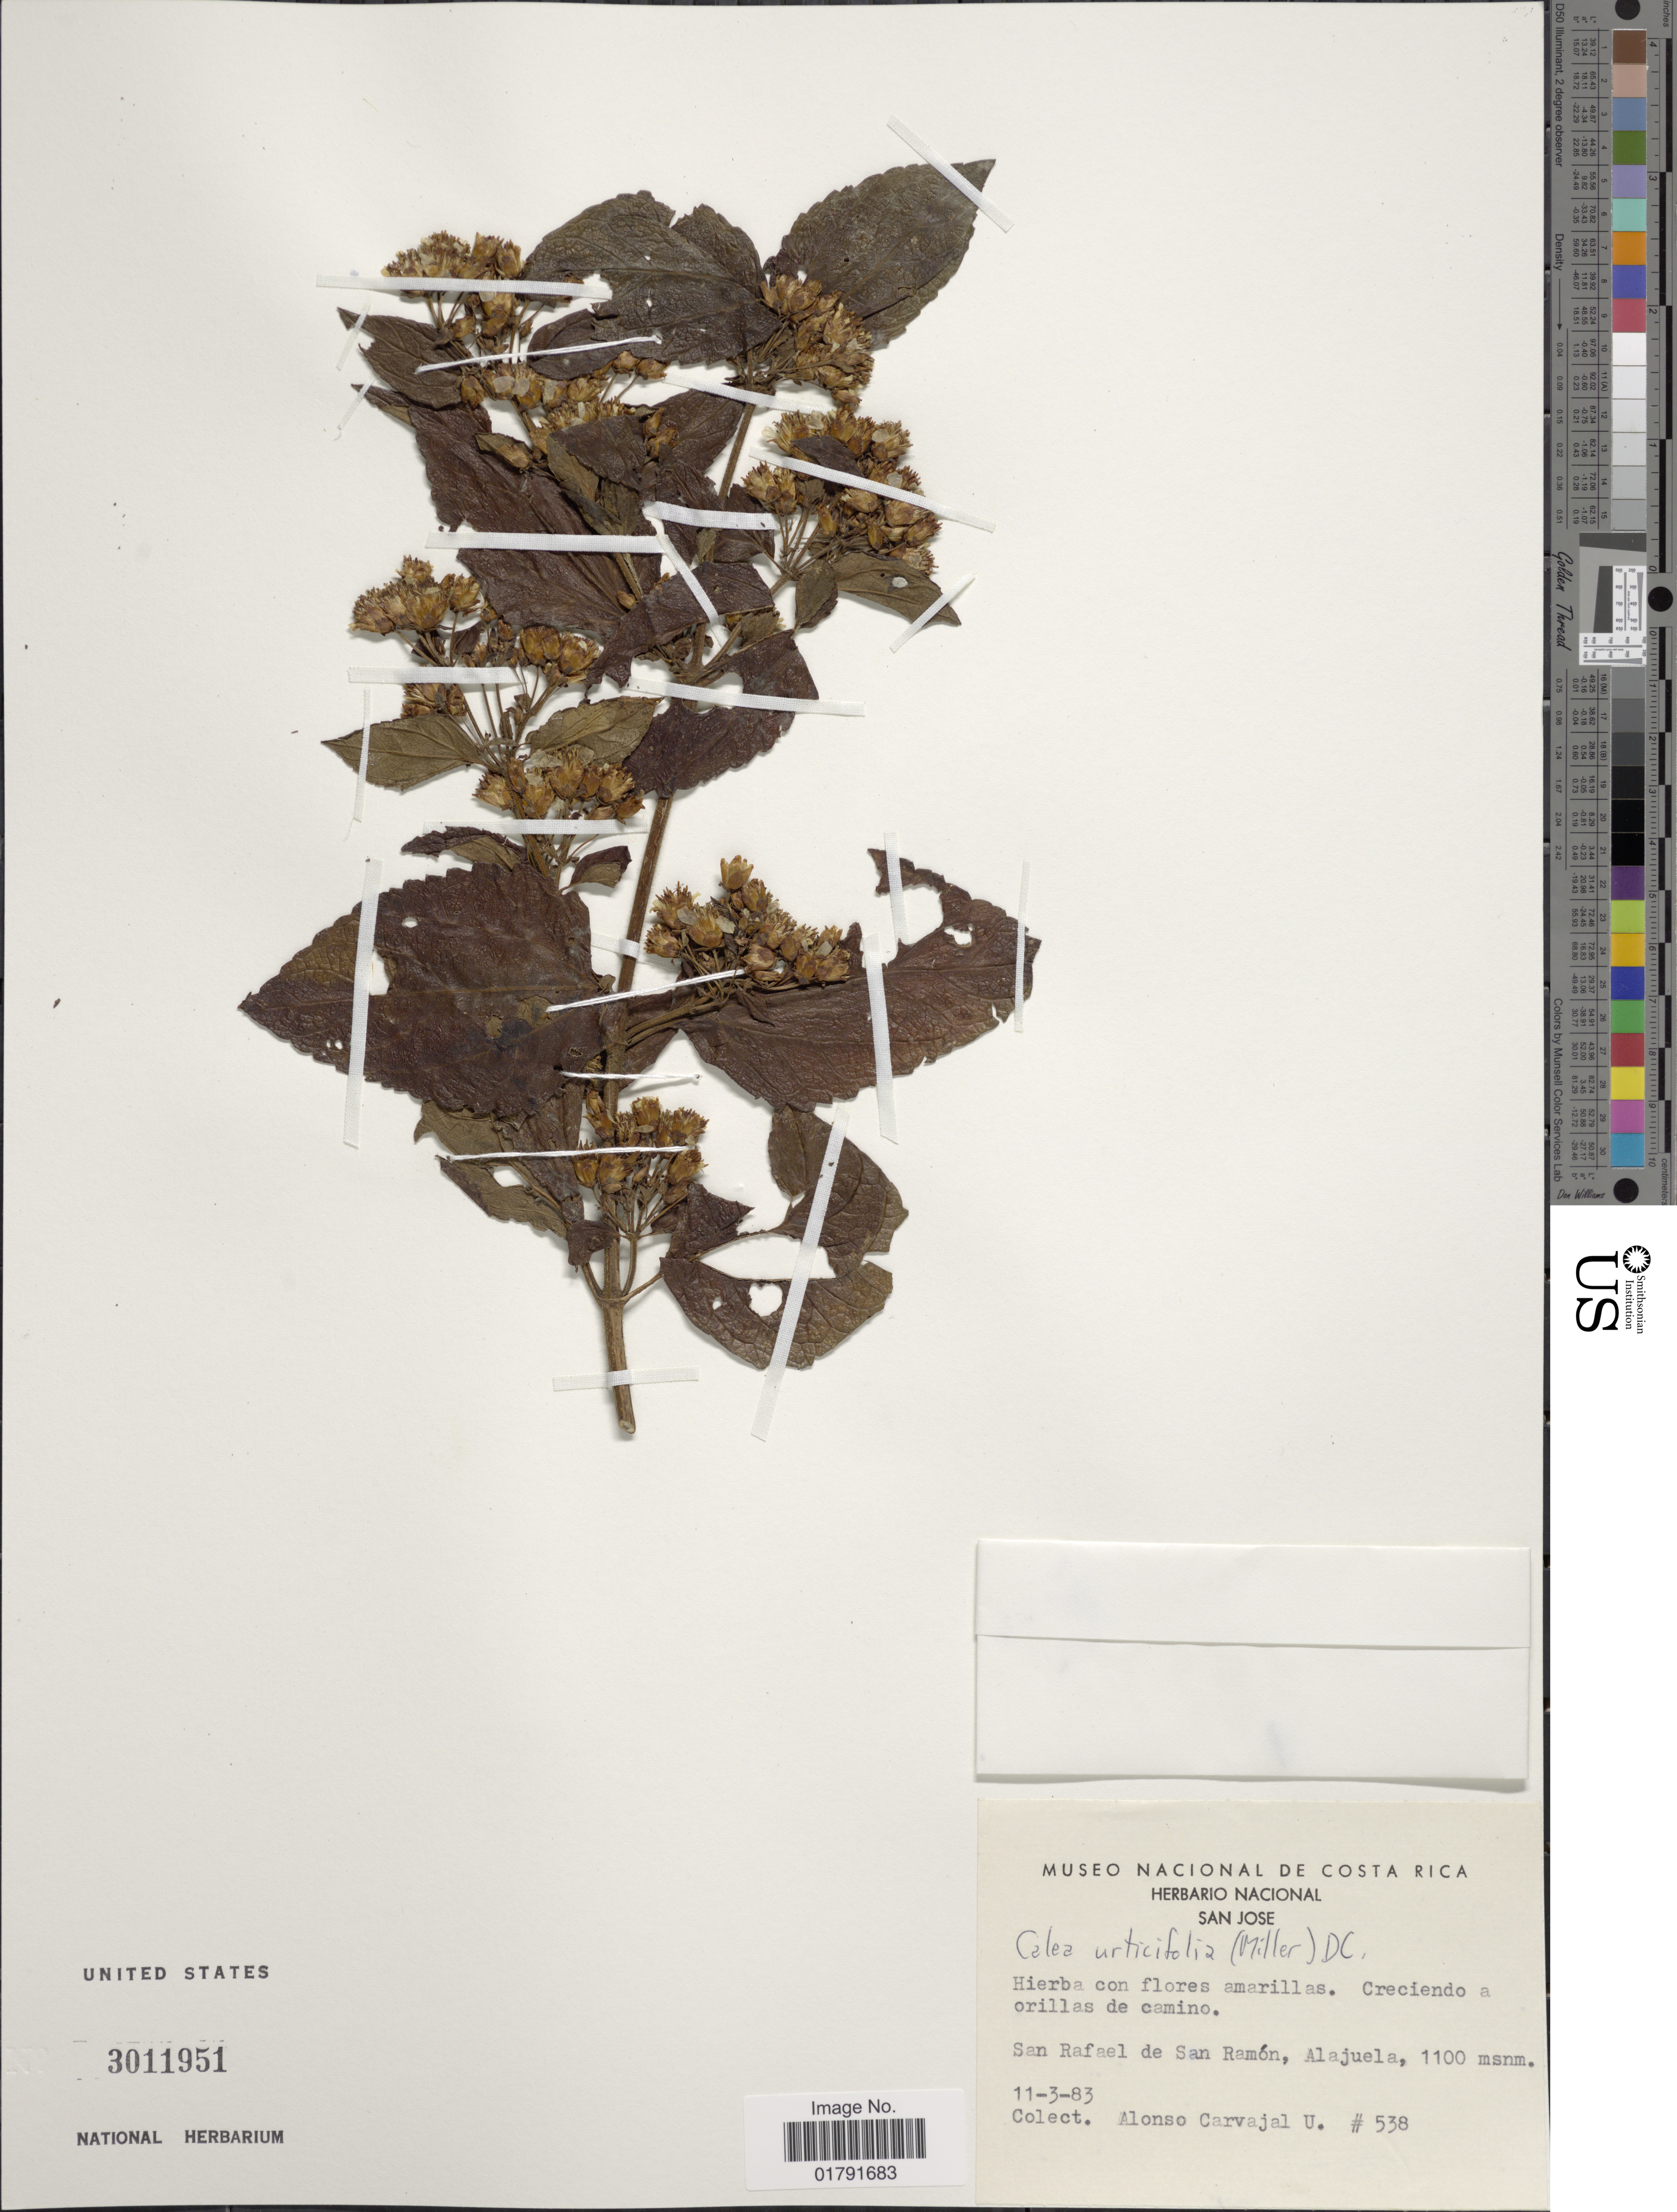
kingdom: Plantae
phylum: Tracheophyta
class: Magnoliopsida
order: Asterales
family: Asteraceae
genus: Calea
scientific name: Calea urticifolia var. urticifolia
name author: (Mill.) DC.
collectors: A. Carvajal U.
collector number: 538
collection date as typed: Transcribed d/m/y: 11/3/83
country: Costa Rica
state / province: Alajuela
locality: San Rafael de San Ramon.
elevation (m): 1100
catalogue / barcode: US 3011951